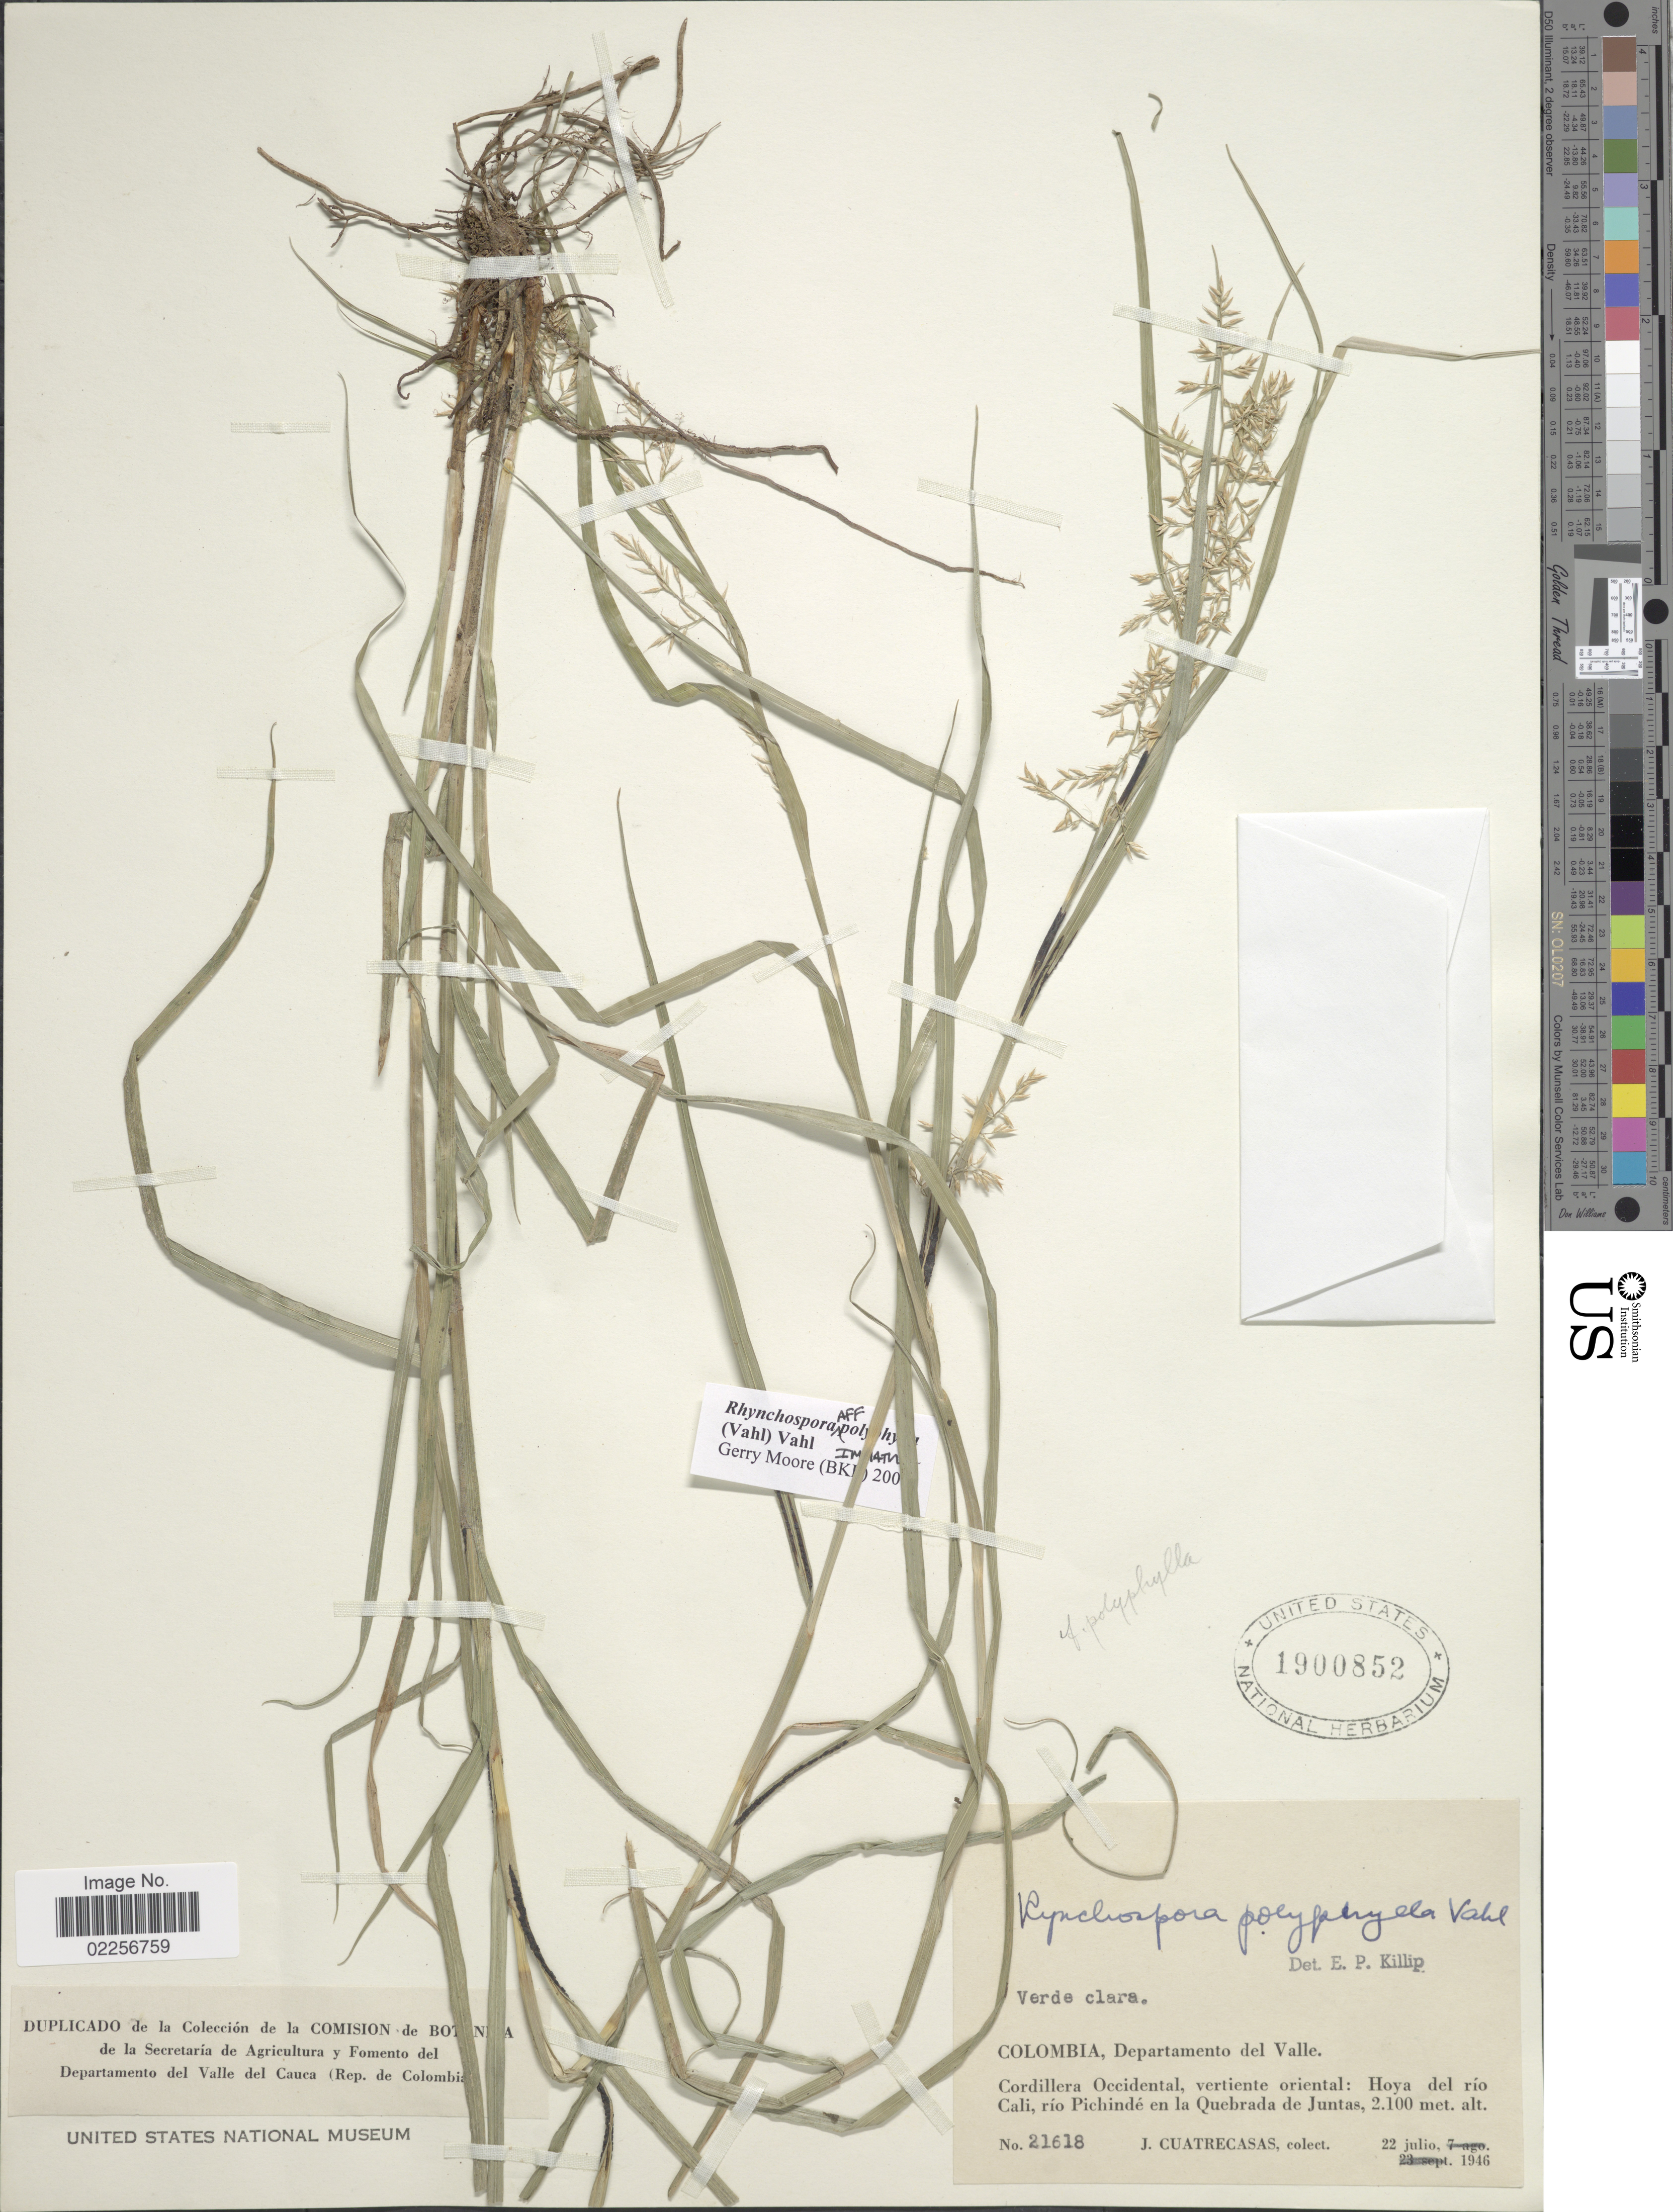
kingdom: Plantae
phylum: Tracheophyta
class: Liliopsida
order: Poales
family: Cyperaceae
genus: Rhynchospora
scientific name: Rhynchospora polyphylla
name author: (Vahl) Vahl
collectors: J. Cuatrecasas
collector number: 21618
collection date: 1946-07-22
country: Colombia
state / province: Valle del Cauca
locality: Departamento del Valle, Cordillera Occidental, vertiente oriental, Hoya del Rio Cali, Rio Pichinde en la Quebrada de Juntas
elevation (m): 2100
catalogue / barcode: US 1900852